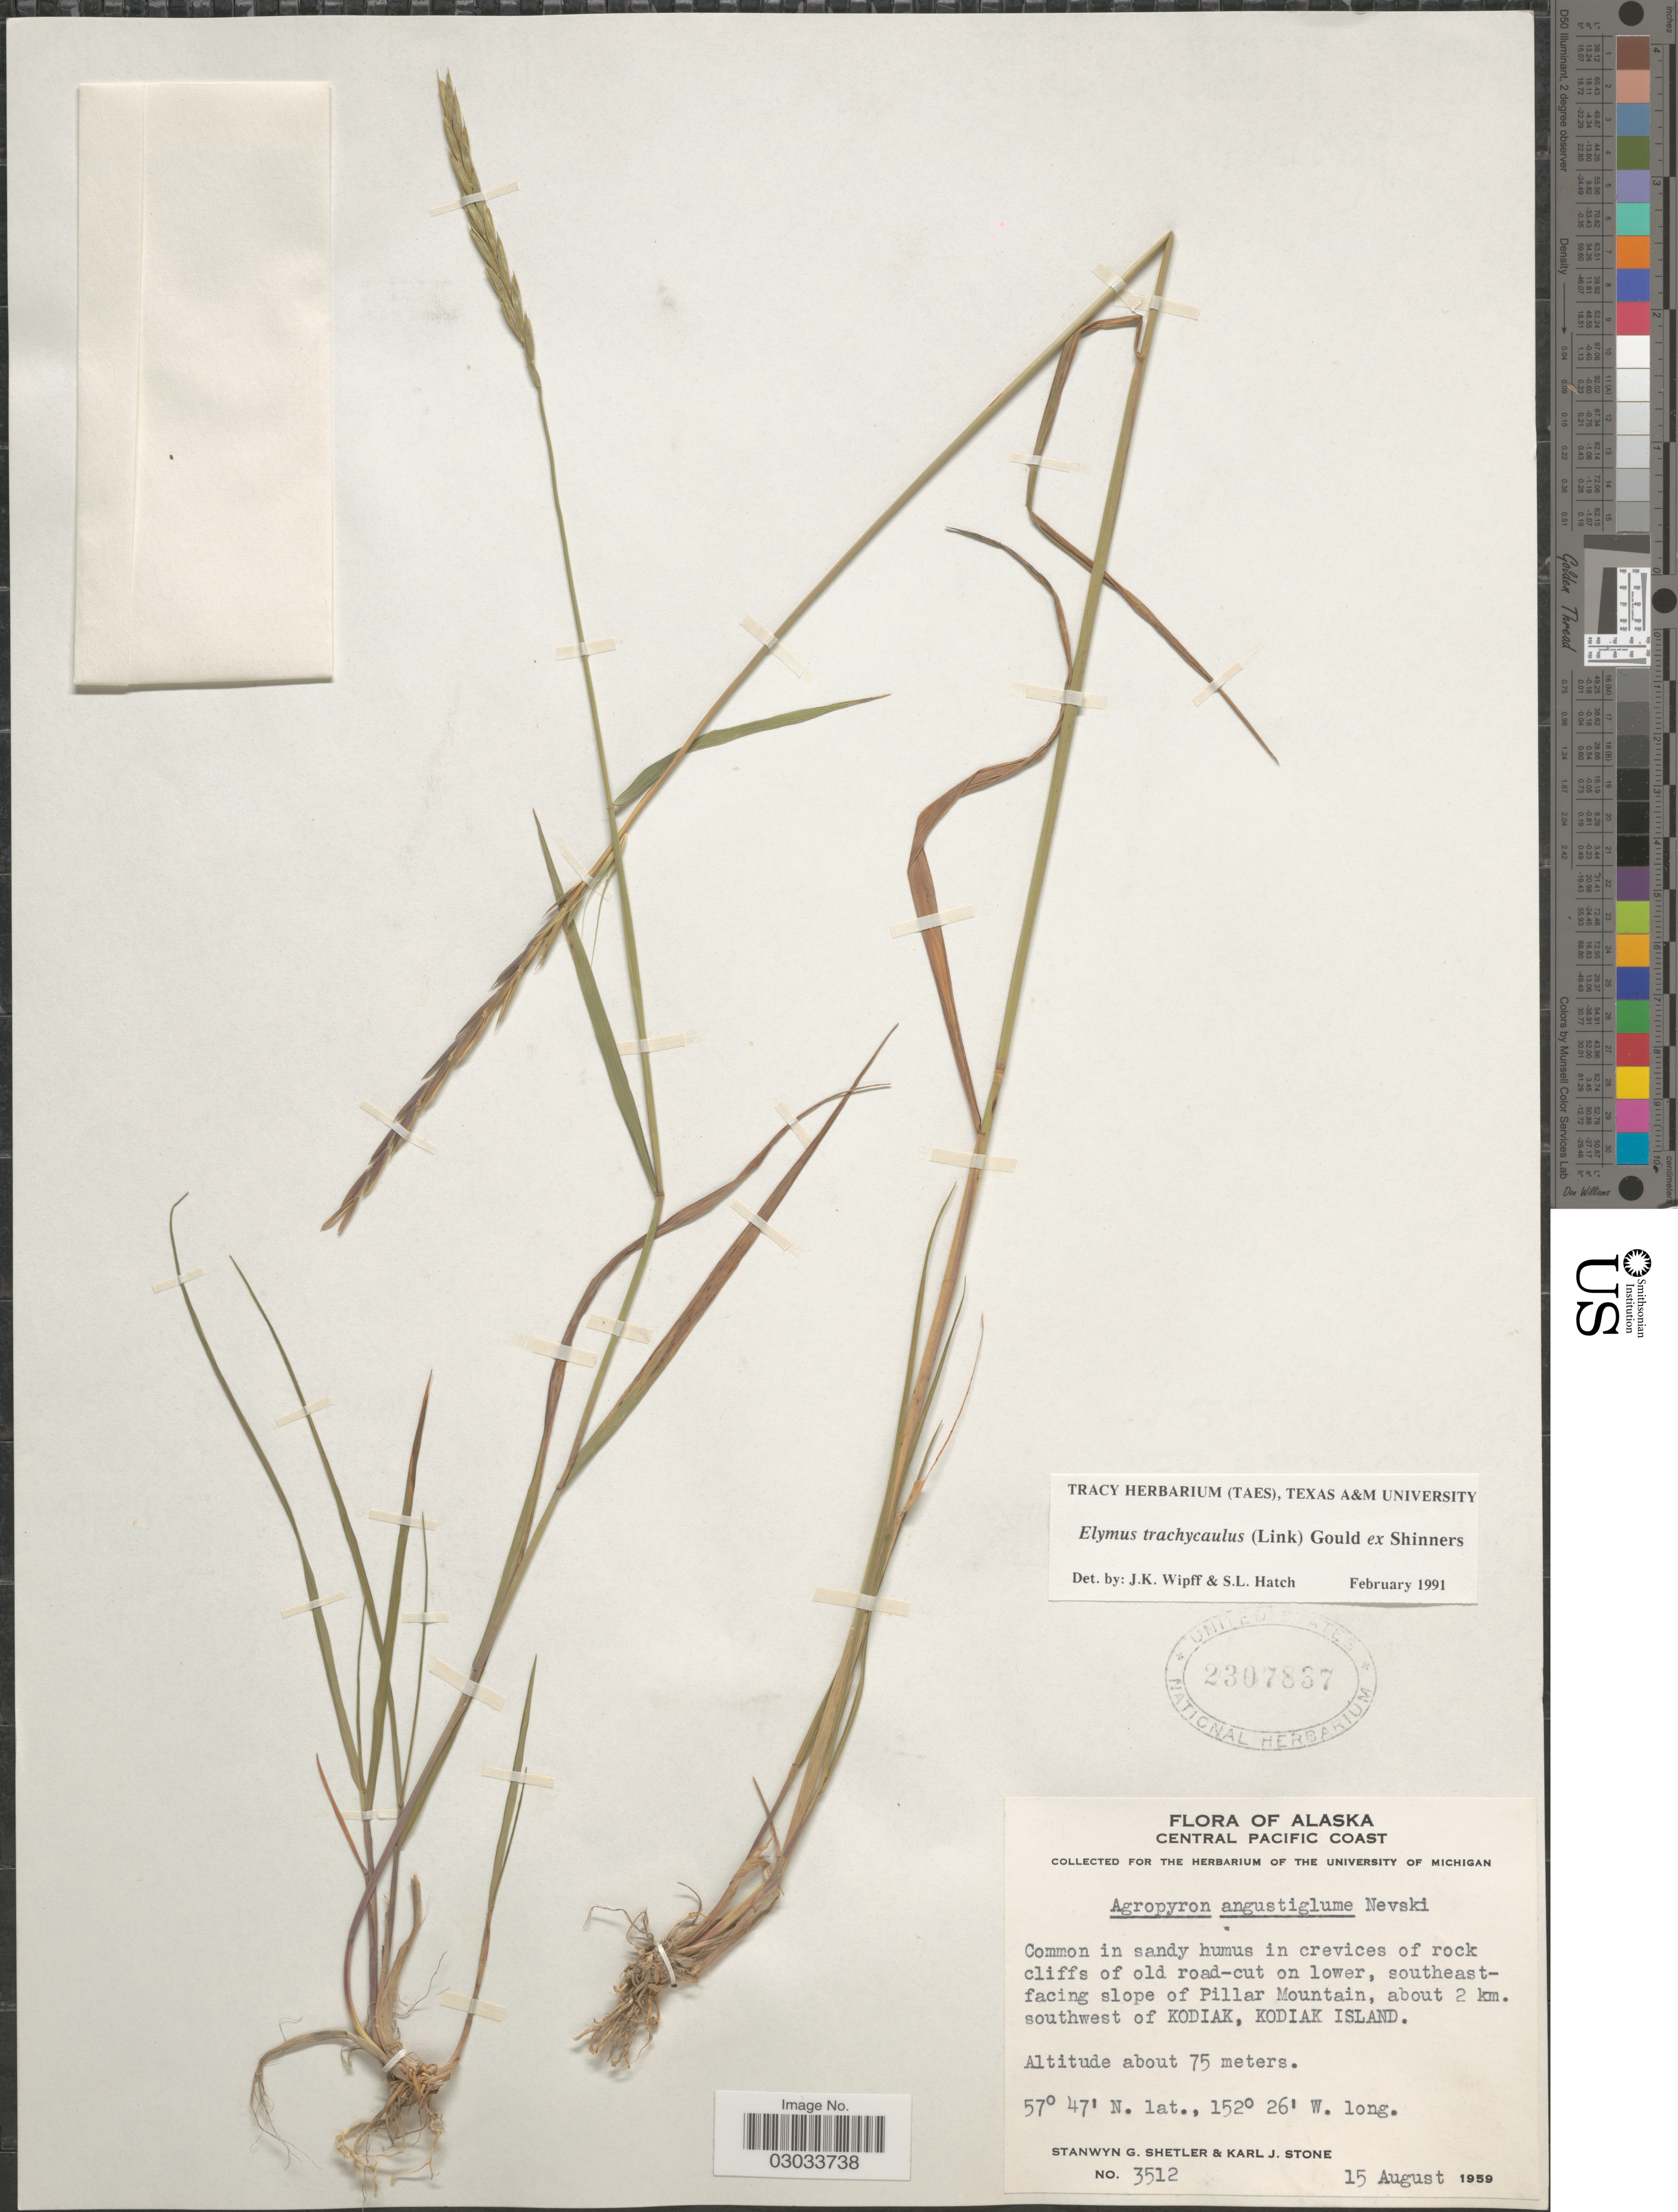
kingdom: Plantae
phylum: Tracheophyta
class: Liliopsida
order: Poales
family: Poaceae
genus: Elymus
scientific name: Elymus trachycaulus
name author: (Link) Gould ex Shinners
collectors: S. Shetler & K. J. Stone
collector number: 3512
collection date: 1959-08-15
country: United States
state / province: Alaska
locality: Central Pacific Coast. Southeast-facing slope of Pillar Mountain, about 2 km. southwest of Kodiak, Kodiak Island.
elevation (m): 75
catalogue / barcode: US 2307837